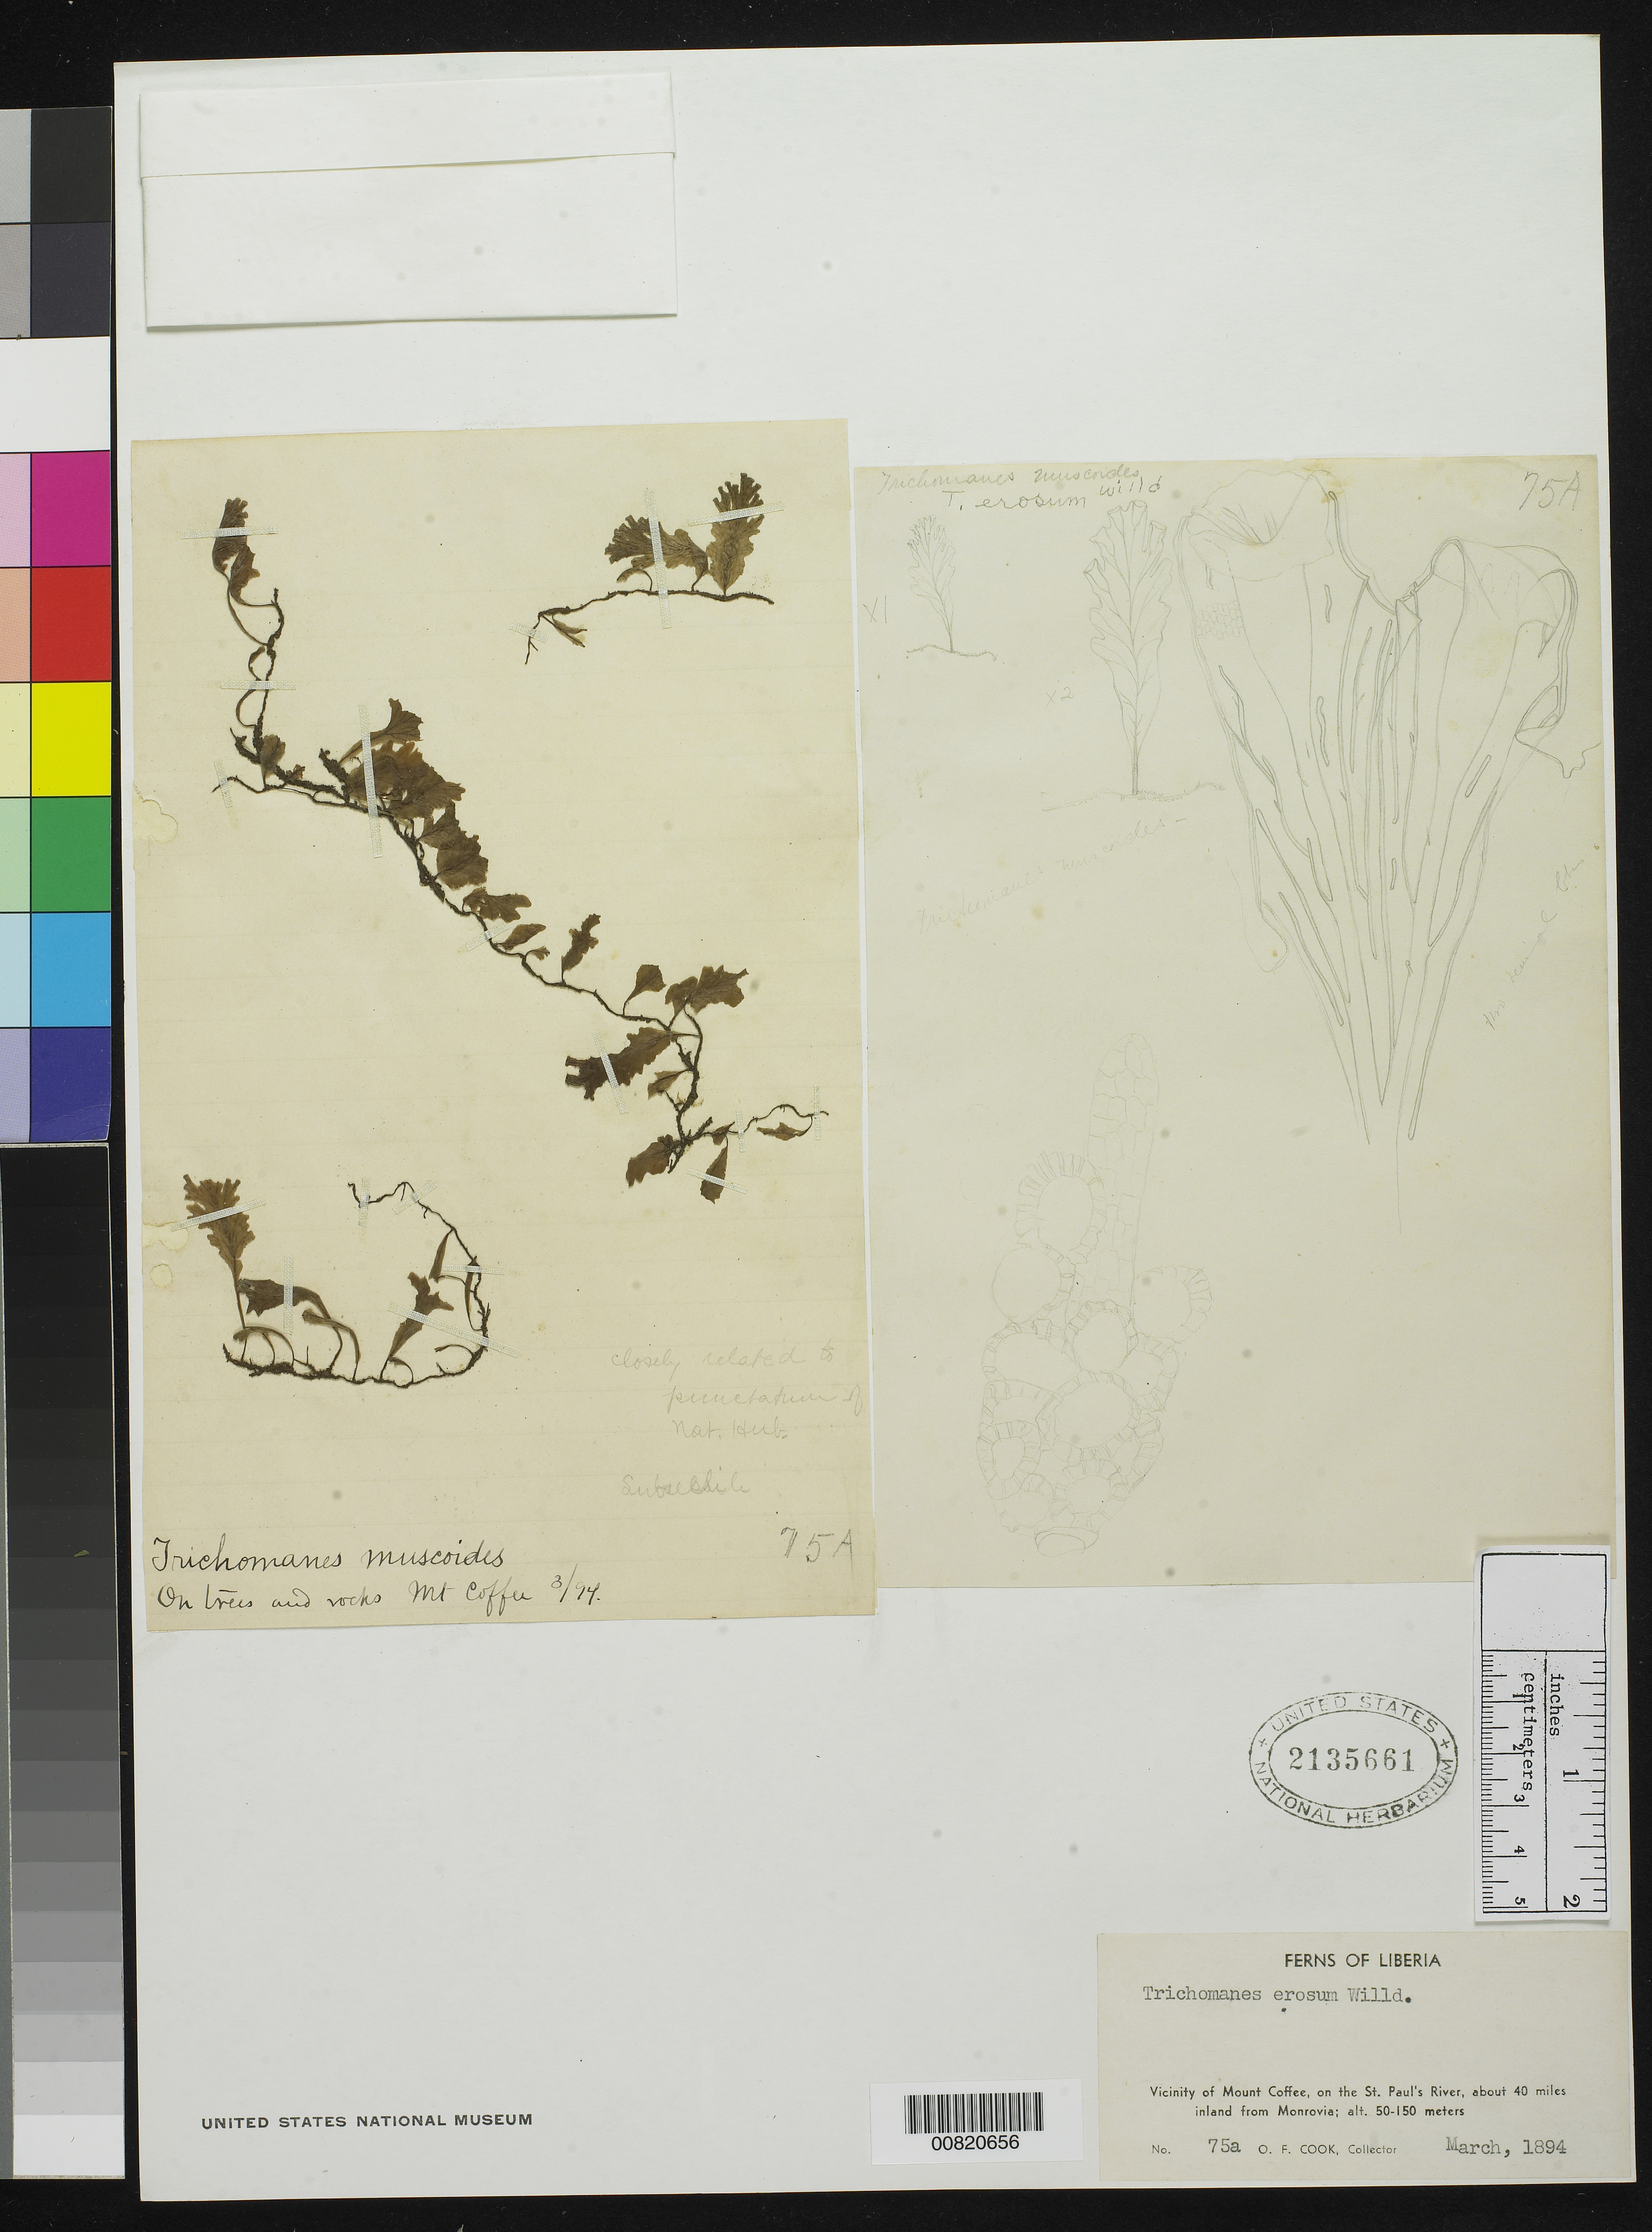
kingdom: Plantae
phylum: Tracheophyta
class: Polypodiopsida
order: Hymenophyllales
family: Hymenophyllaceae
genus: Didymoglossum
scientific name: Didymoglossum erosum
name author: (Willd.) J.P. Roux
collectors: O. F. Cook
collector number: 75a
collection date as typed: Mar 1894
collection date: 1894-03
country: Liberia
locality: Vicinity of Mt. Coffee, on the St. Paul's River, about 40 miles inland from Monrovia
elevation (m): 50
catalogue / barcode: US 2135661